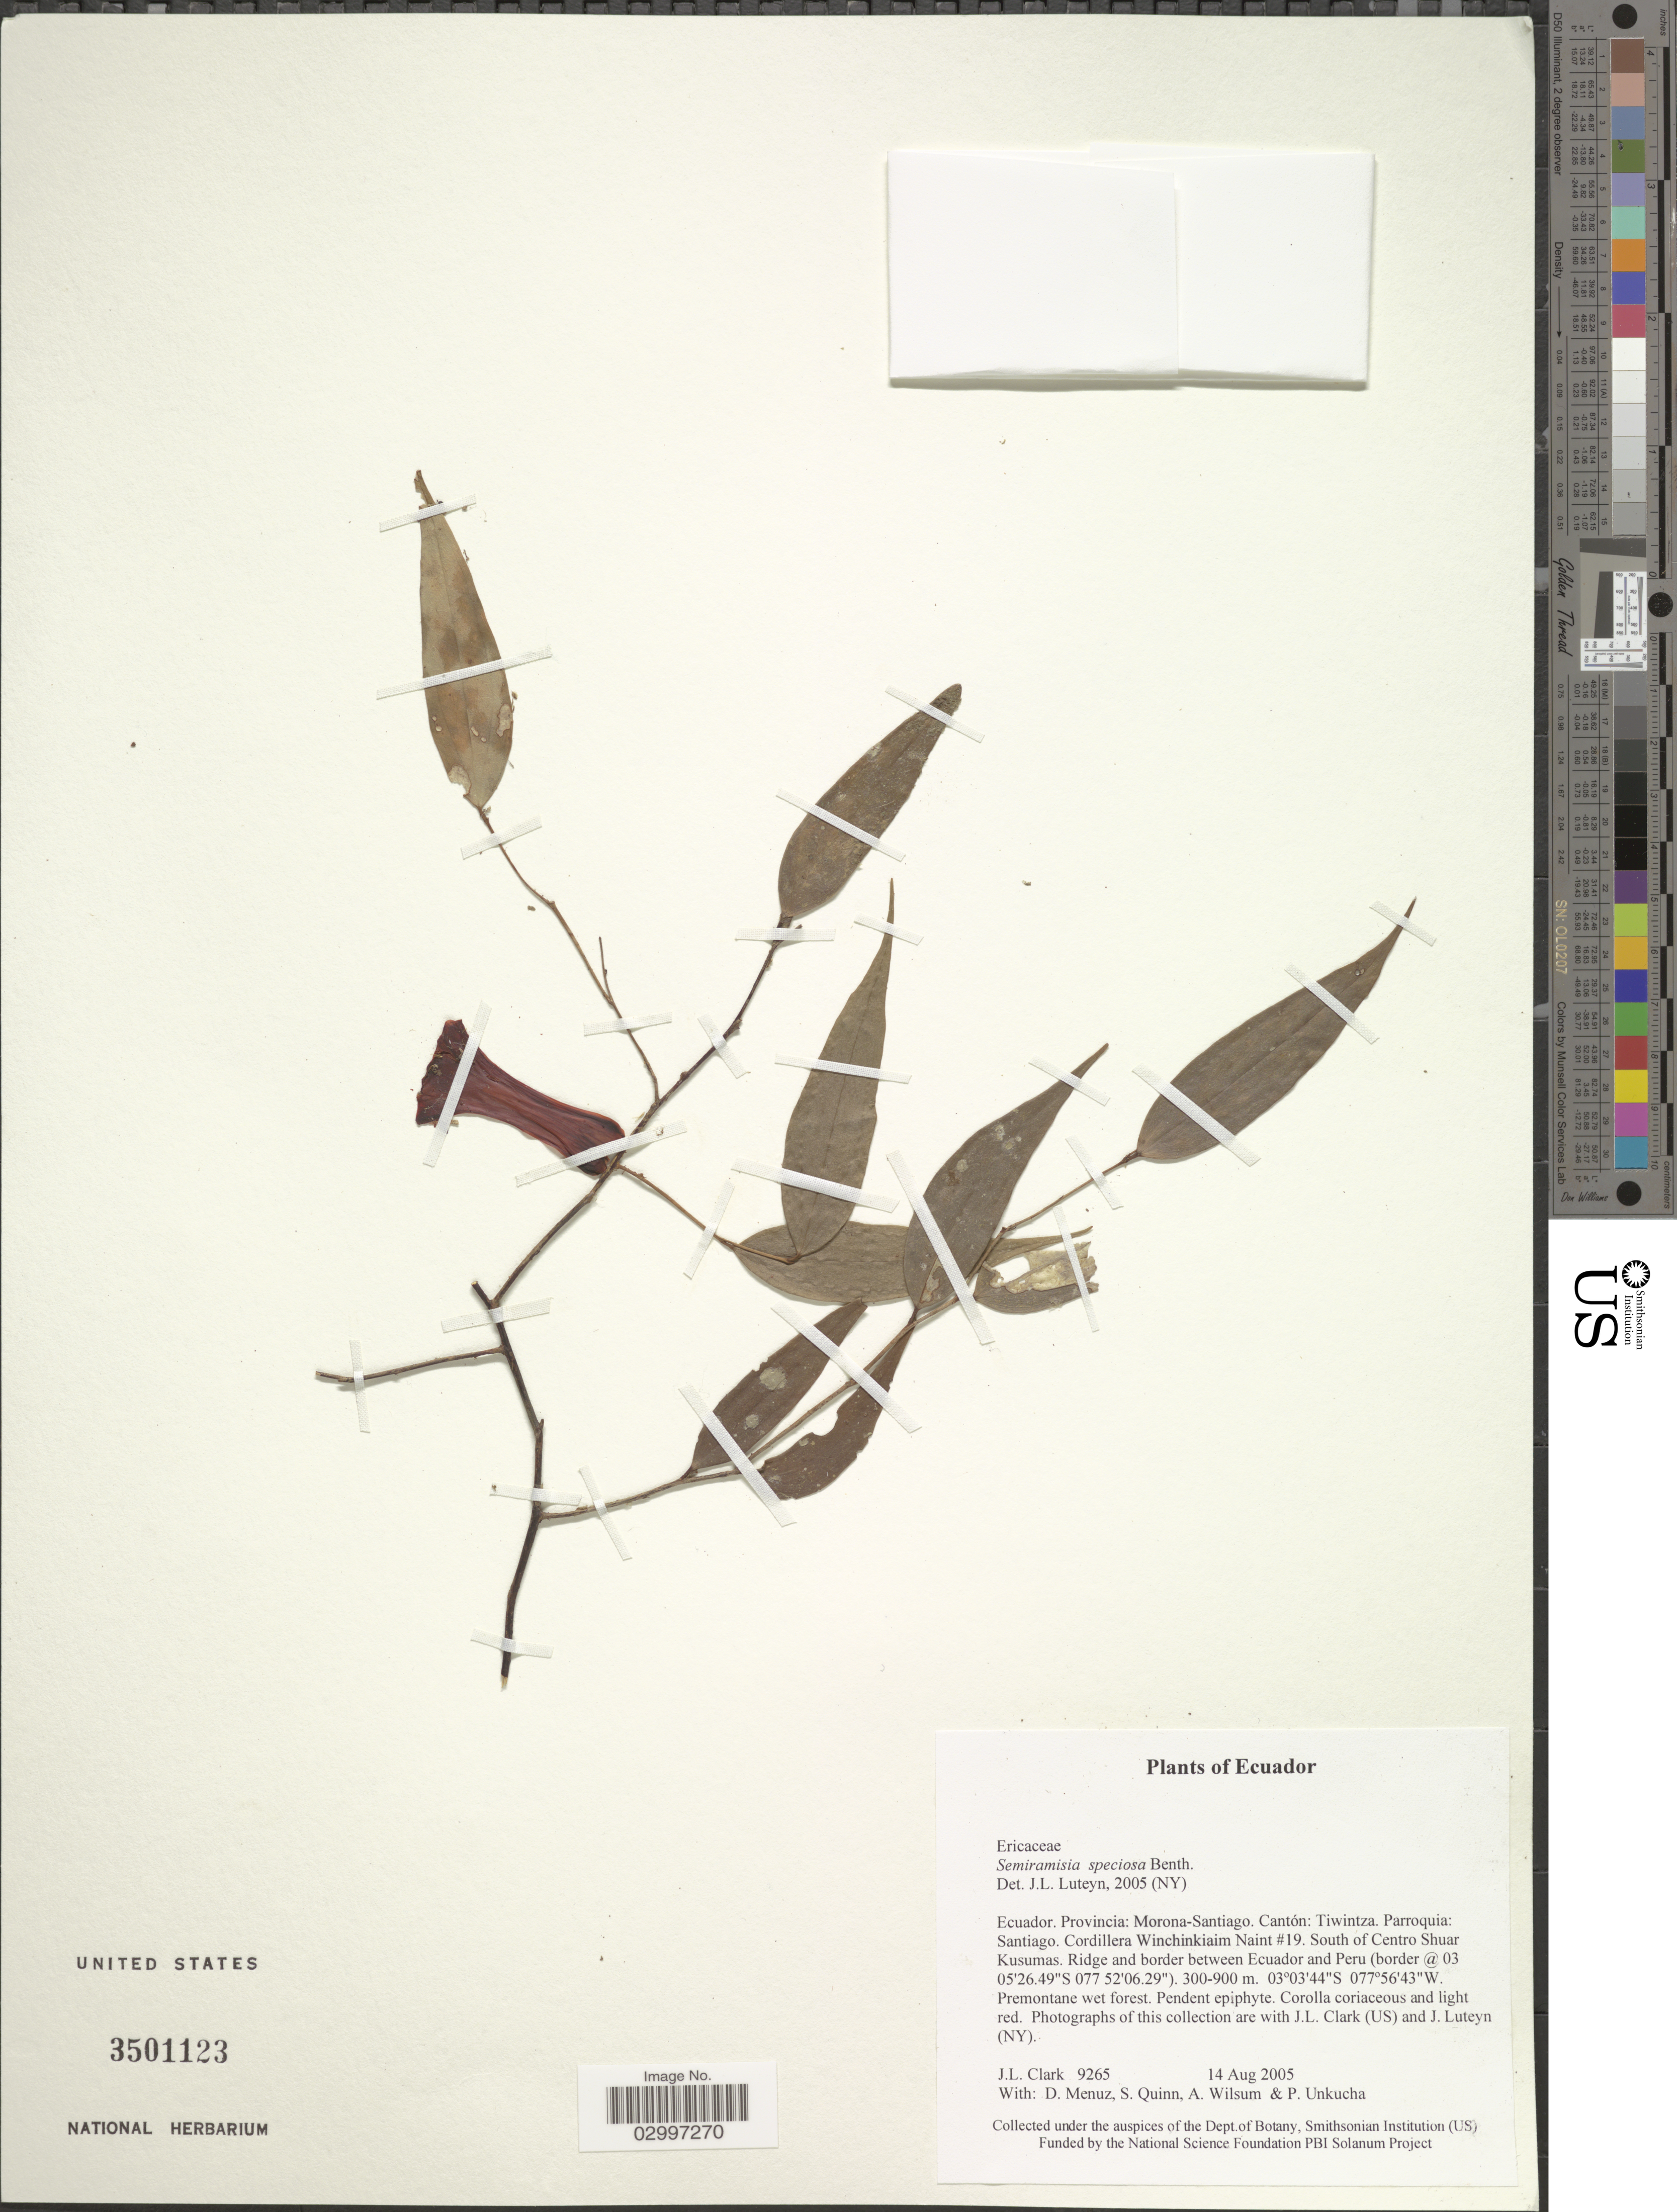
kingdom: Plantae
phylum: Tracheophyta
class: Magnoliopsida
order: Ericales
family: Ericaceae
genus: Semiramisia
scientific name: Semiramisia speciosa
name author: (Benth.) Klotzsch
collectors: J. L. Clark, D. Menuz, S. Quinn, A. Wilsum & P. Unkucha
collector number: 9265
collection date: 2005-08-14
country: Ecuador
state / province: Morona-Santiago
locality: Cantón: Tiwintza, Parroquia: Santiago, Cordillera Winchinkiaim Naint #19, South of Centro Shuar Kusumas, Ridge and border between Ecuador and Peru.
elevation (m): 300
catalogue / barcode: US 3501123